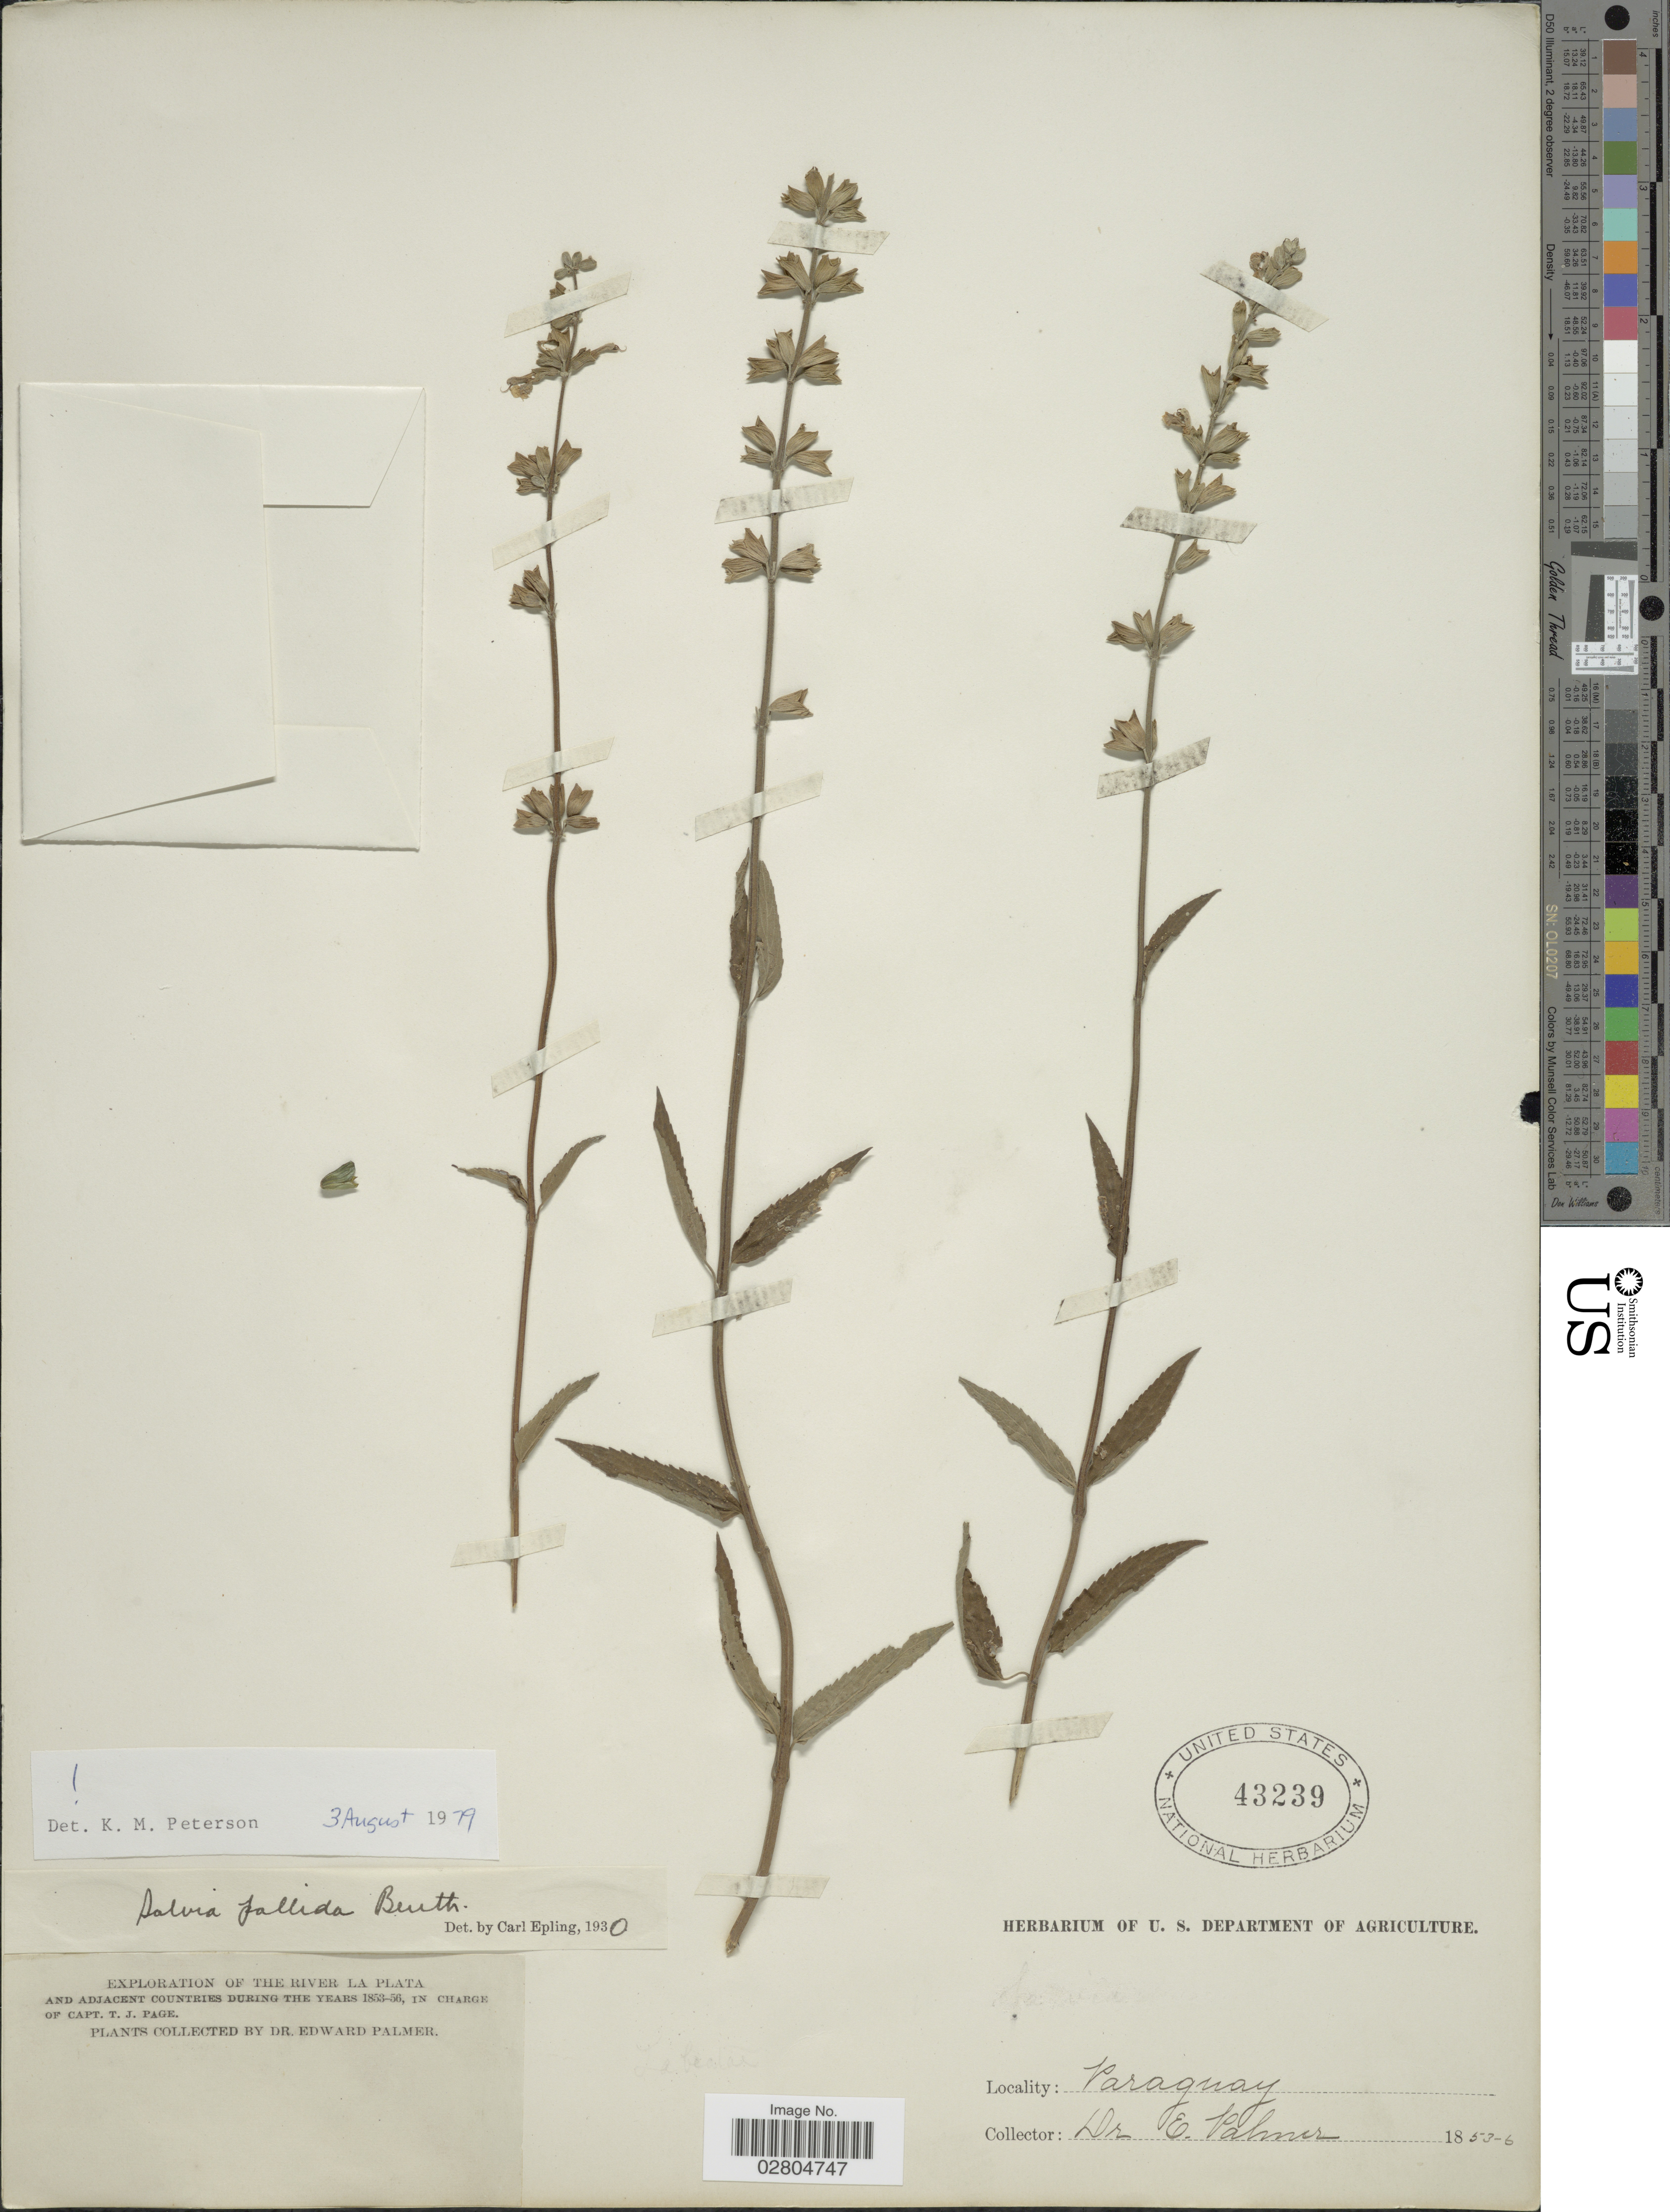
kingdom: Plantae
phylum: Tracheophyta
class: Magnoliopsida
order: Lamiales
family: Lamiaceae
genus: Salvia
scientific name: Salvia pallida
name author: Benth.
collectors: E. Palmer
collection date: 1853/1856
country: Paraguay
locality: The River La Plata and adjacent Countries.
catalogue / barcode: US 43239